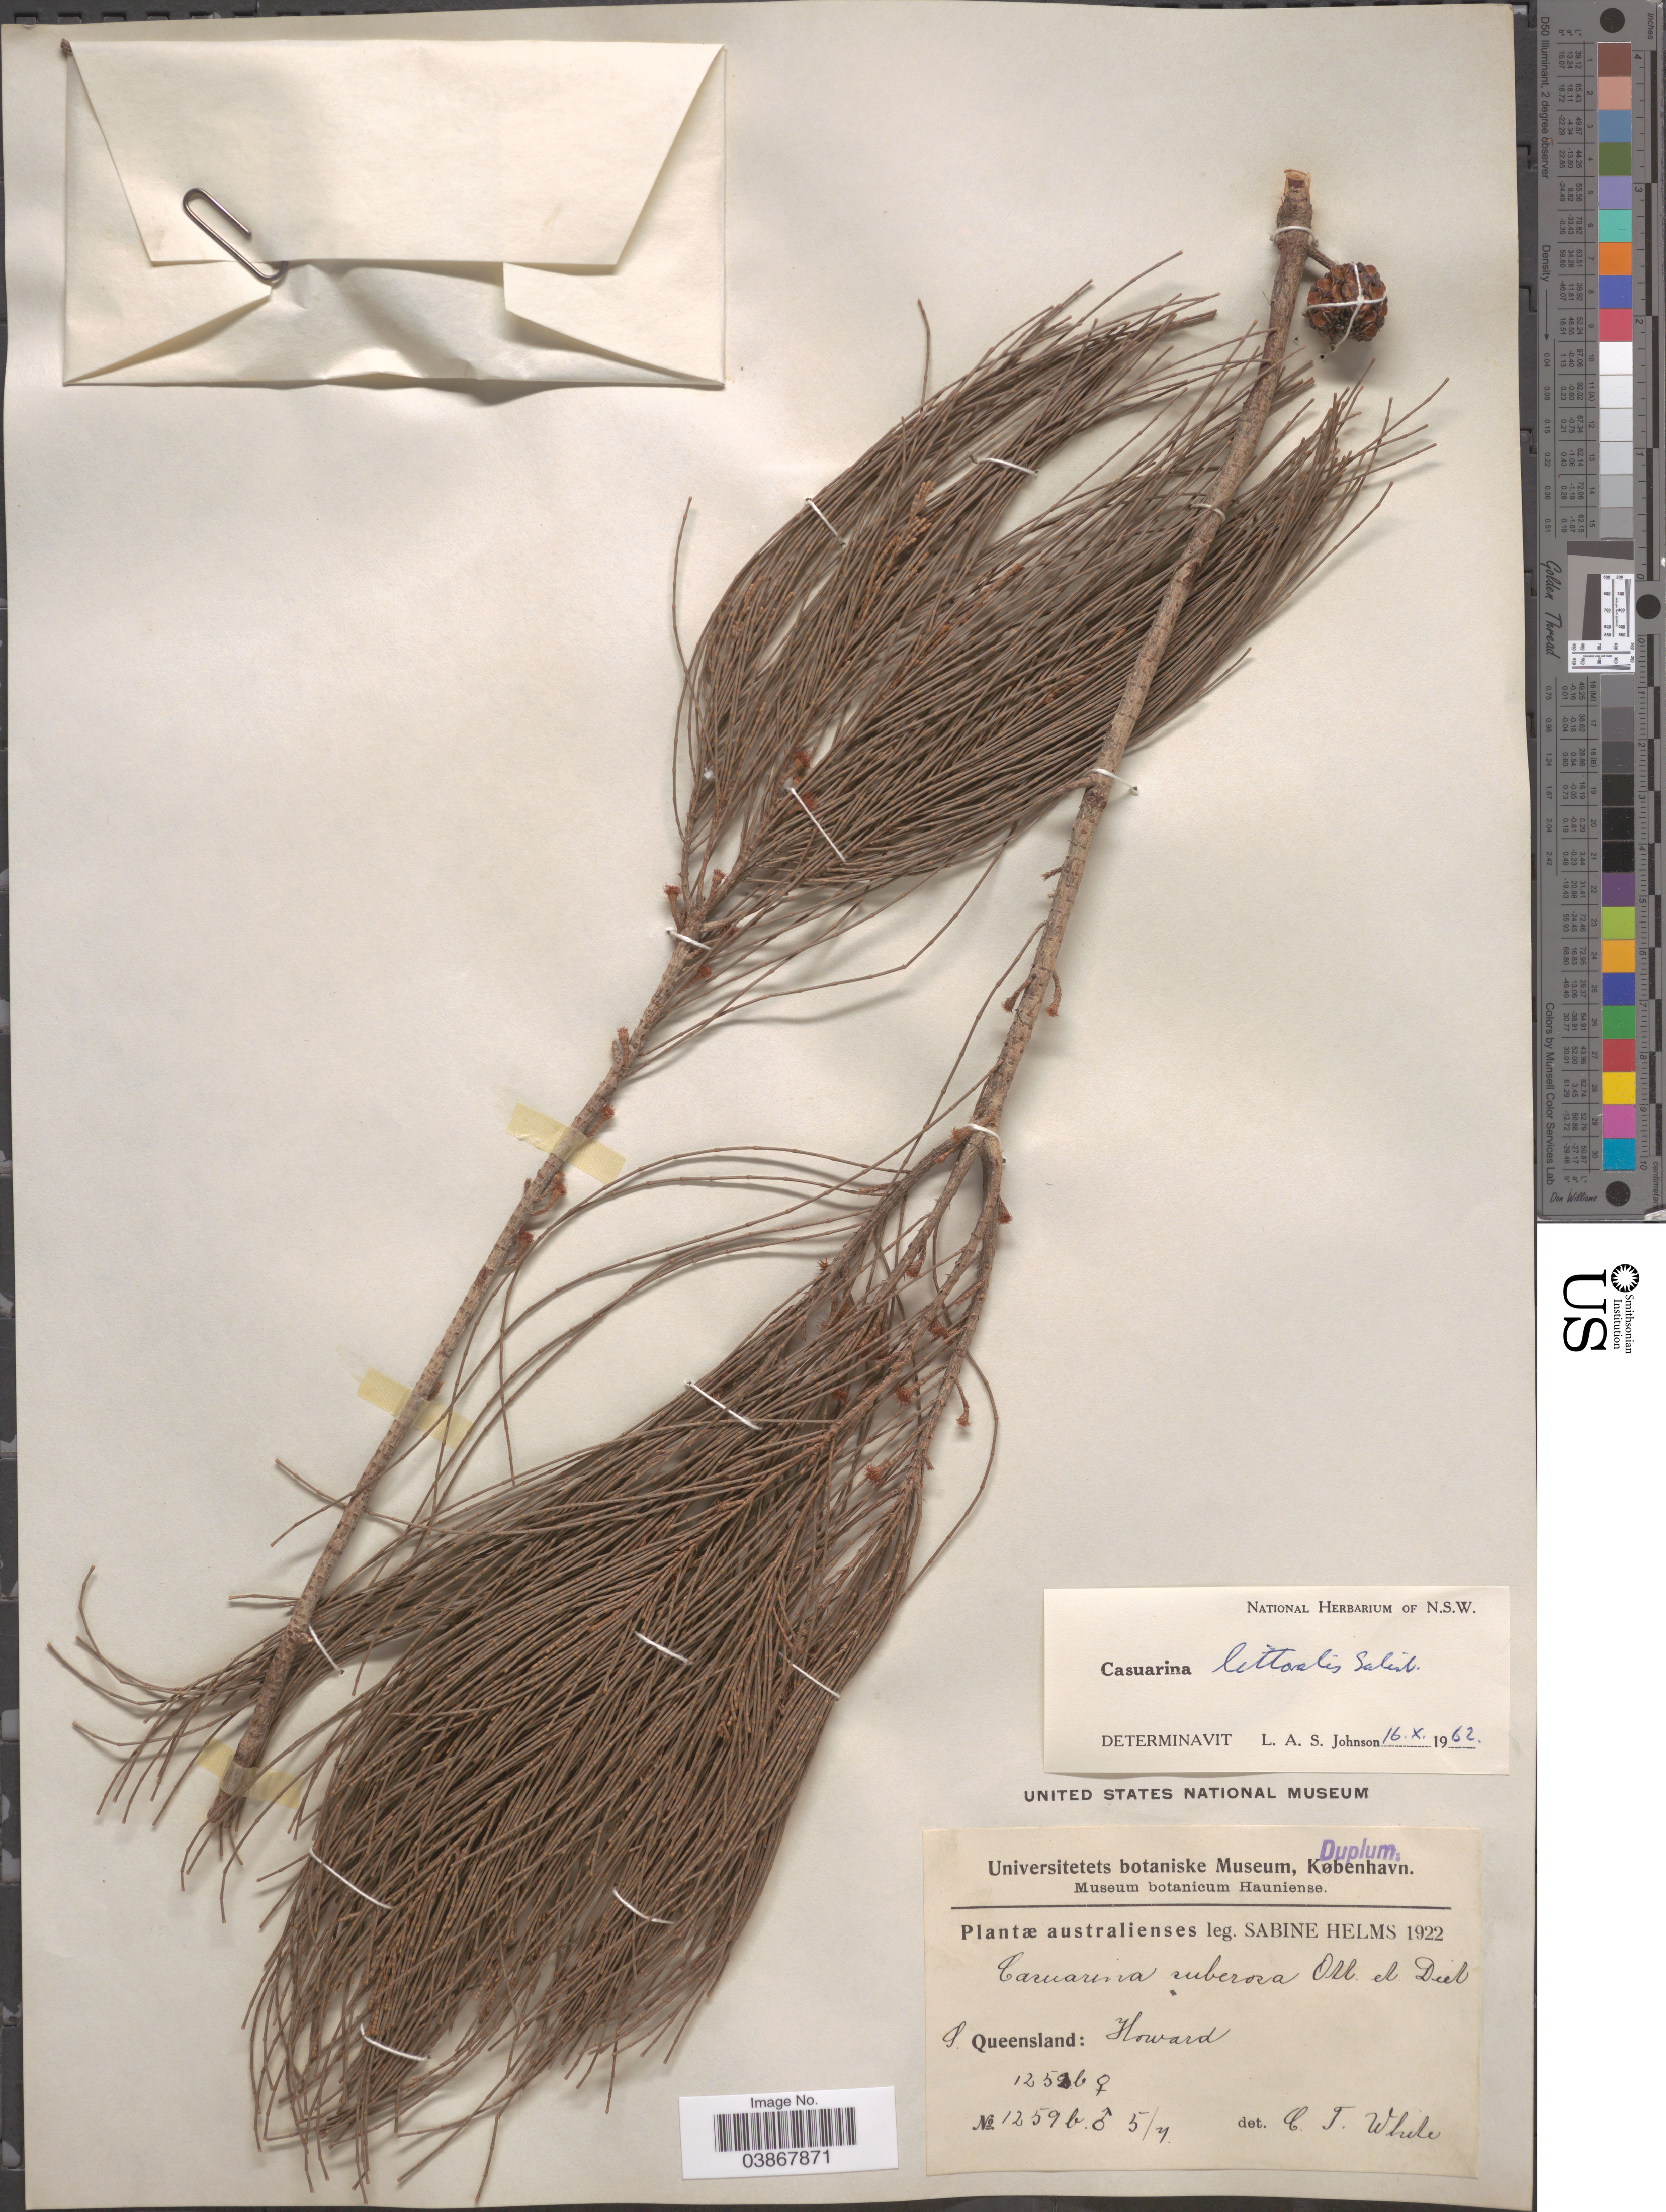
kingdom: Plantae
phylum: Tracheophyta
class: Magnoliopsida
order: Fagales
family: Casuarinaceae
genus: Casuarina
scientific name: Casuarina littoralis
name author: Salisb.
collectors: S. Helms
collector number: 1259b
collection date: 1922-07-05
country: Australia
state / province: Queensland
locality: S. Queensland: Howard.